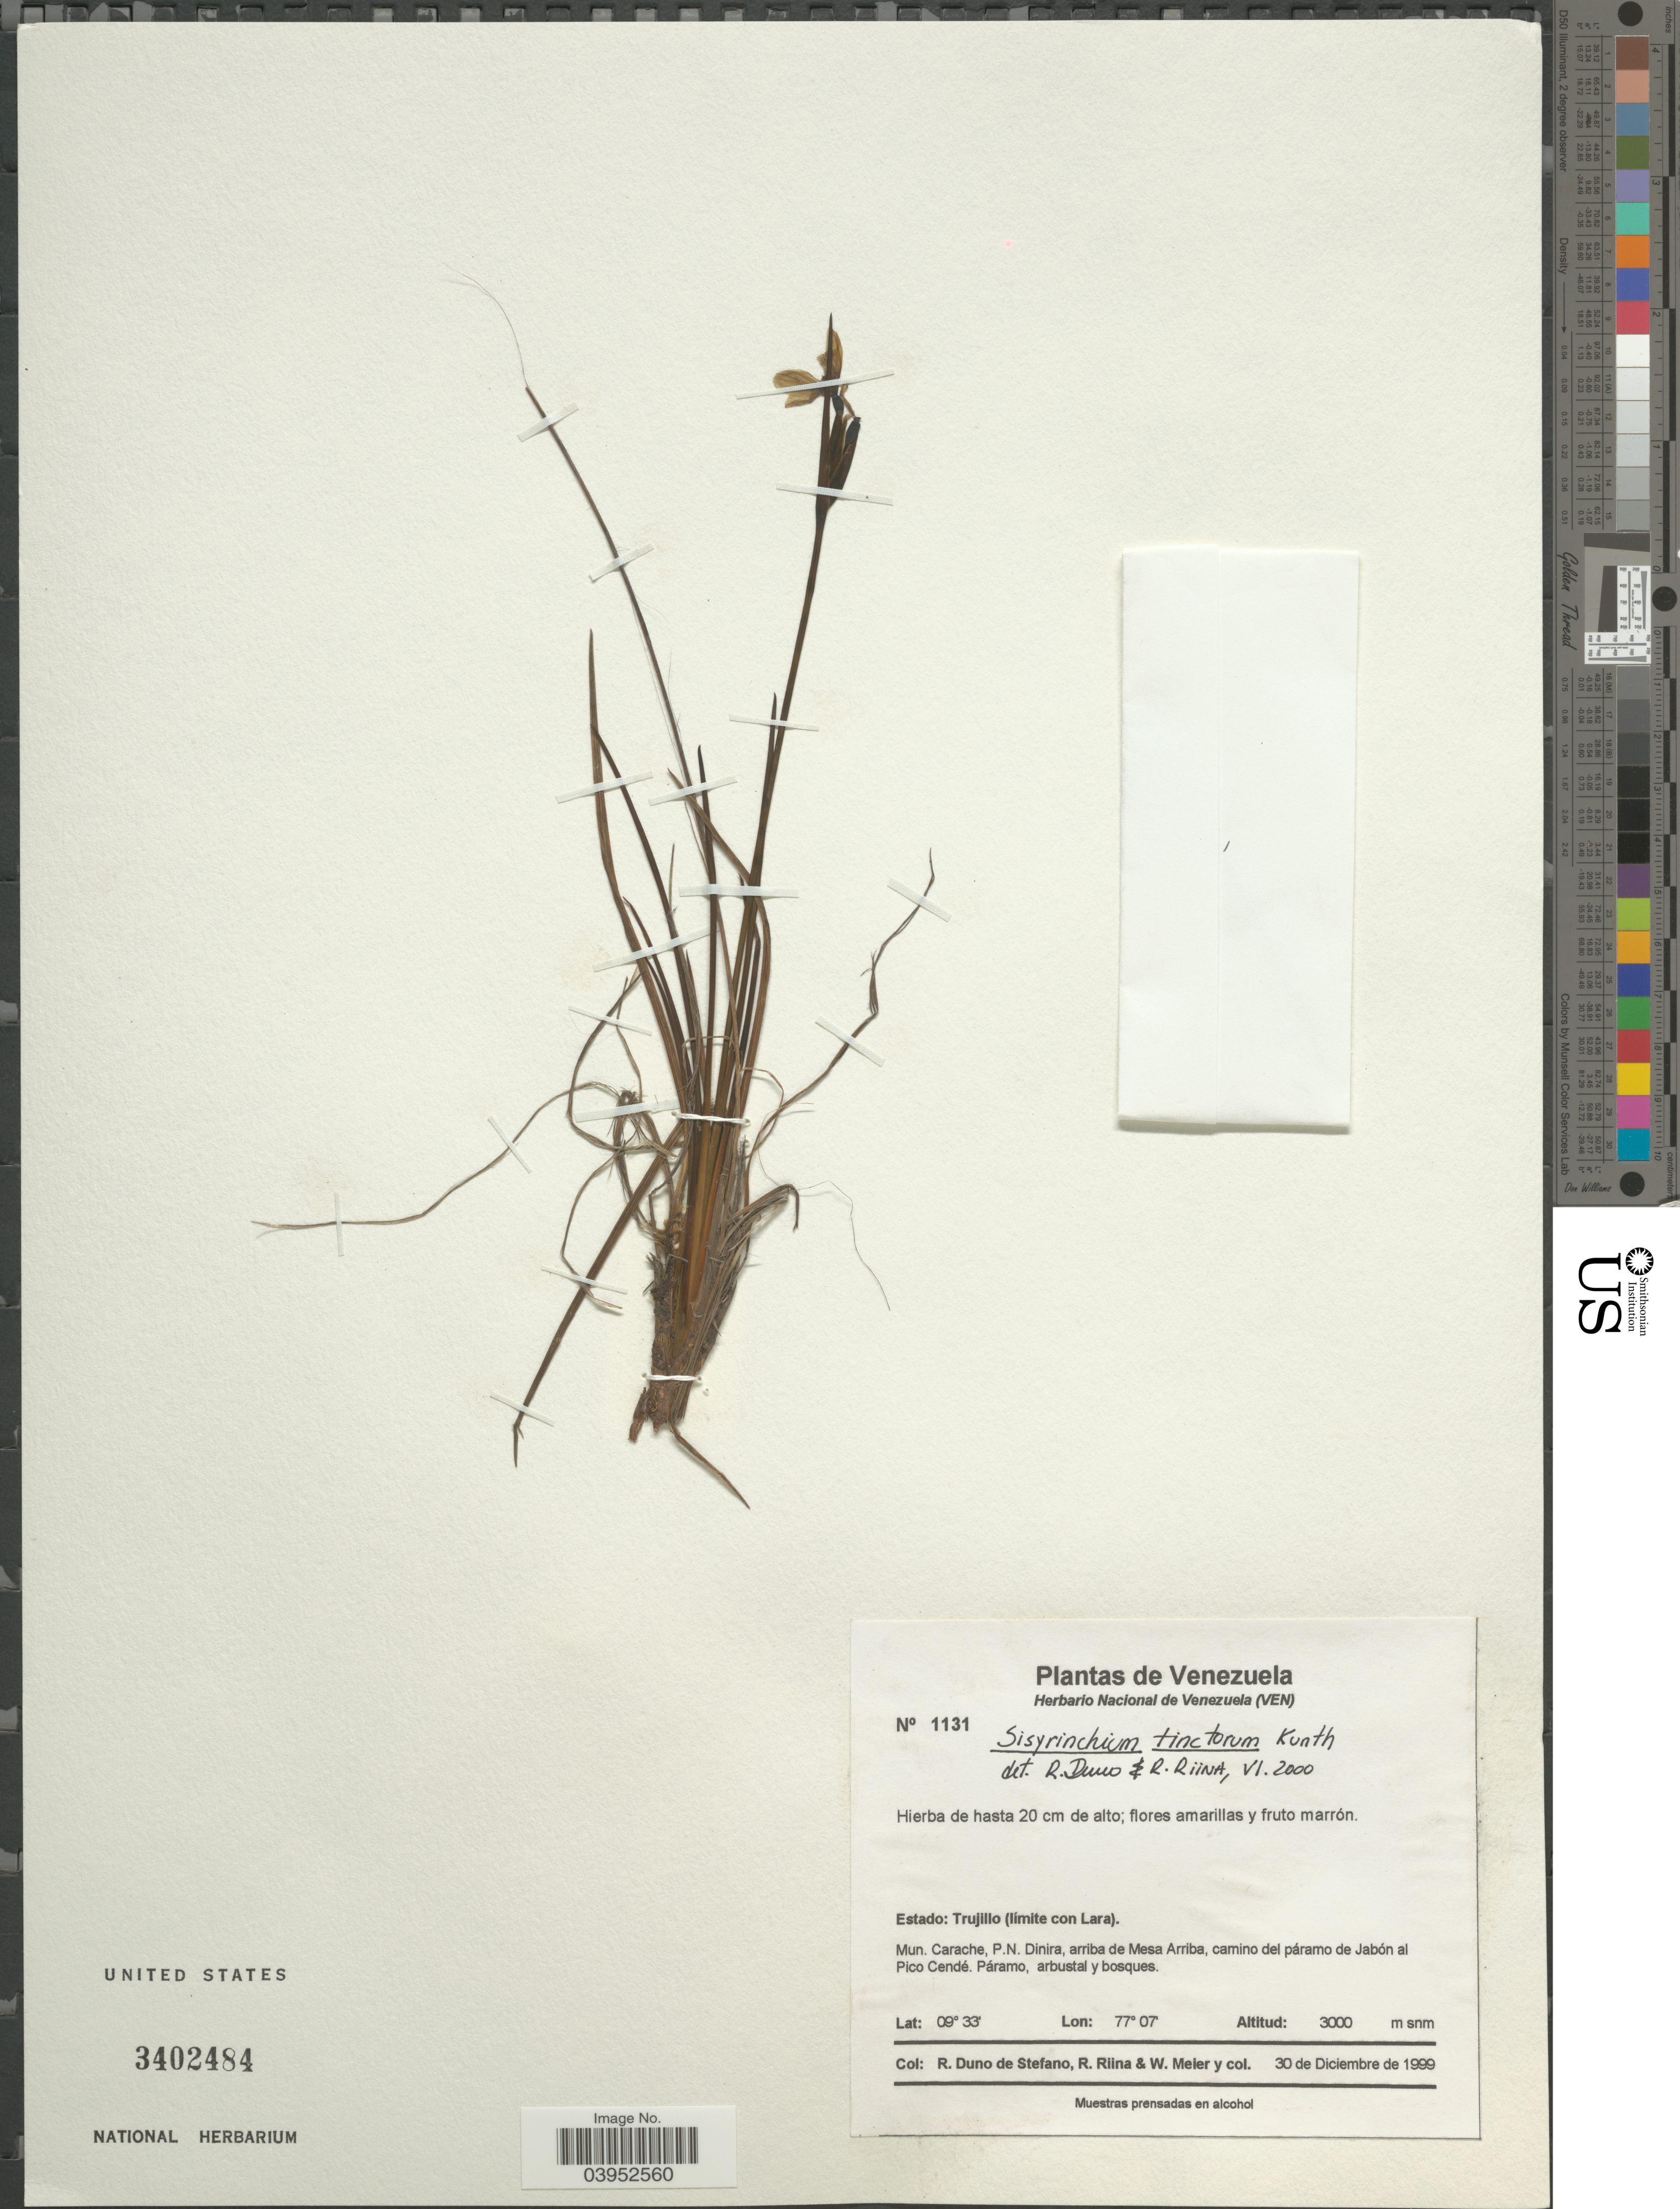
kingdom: Plantae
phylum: Tracheophyta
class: Liliopsida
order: Asparagales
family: Iridaceae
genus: Sisyrinchium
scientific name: Sisyrinchium tinctorium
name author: Kunth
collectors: R. Duno de Stefano, R. Riina, W. Meier & et al.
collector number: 1131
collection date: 1999-12-30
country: Venezuela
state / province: Trujillo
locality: (límite con Lara). Mun. Carache, P. N. Dinira, arriba de Mesa Arriba, camino del páramo de Jabón al Pico Cendé.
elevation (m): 3000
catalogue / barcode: US 3402484